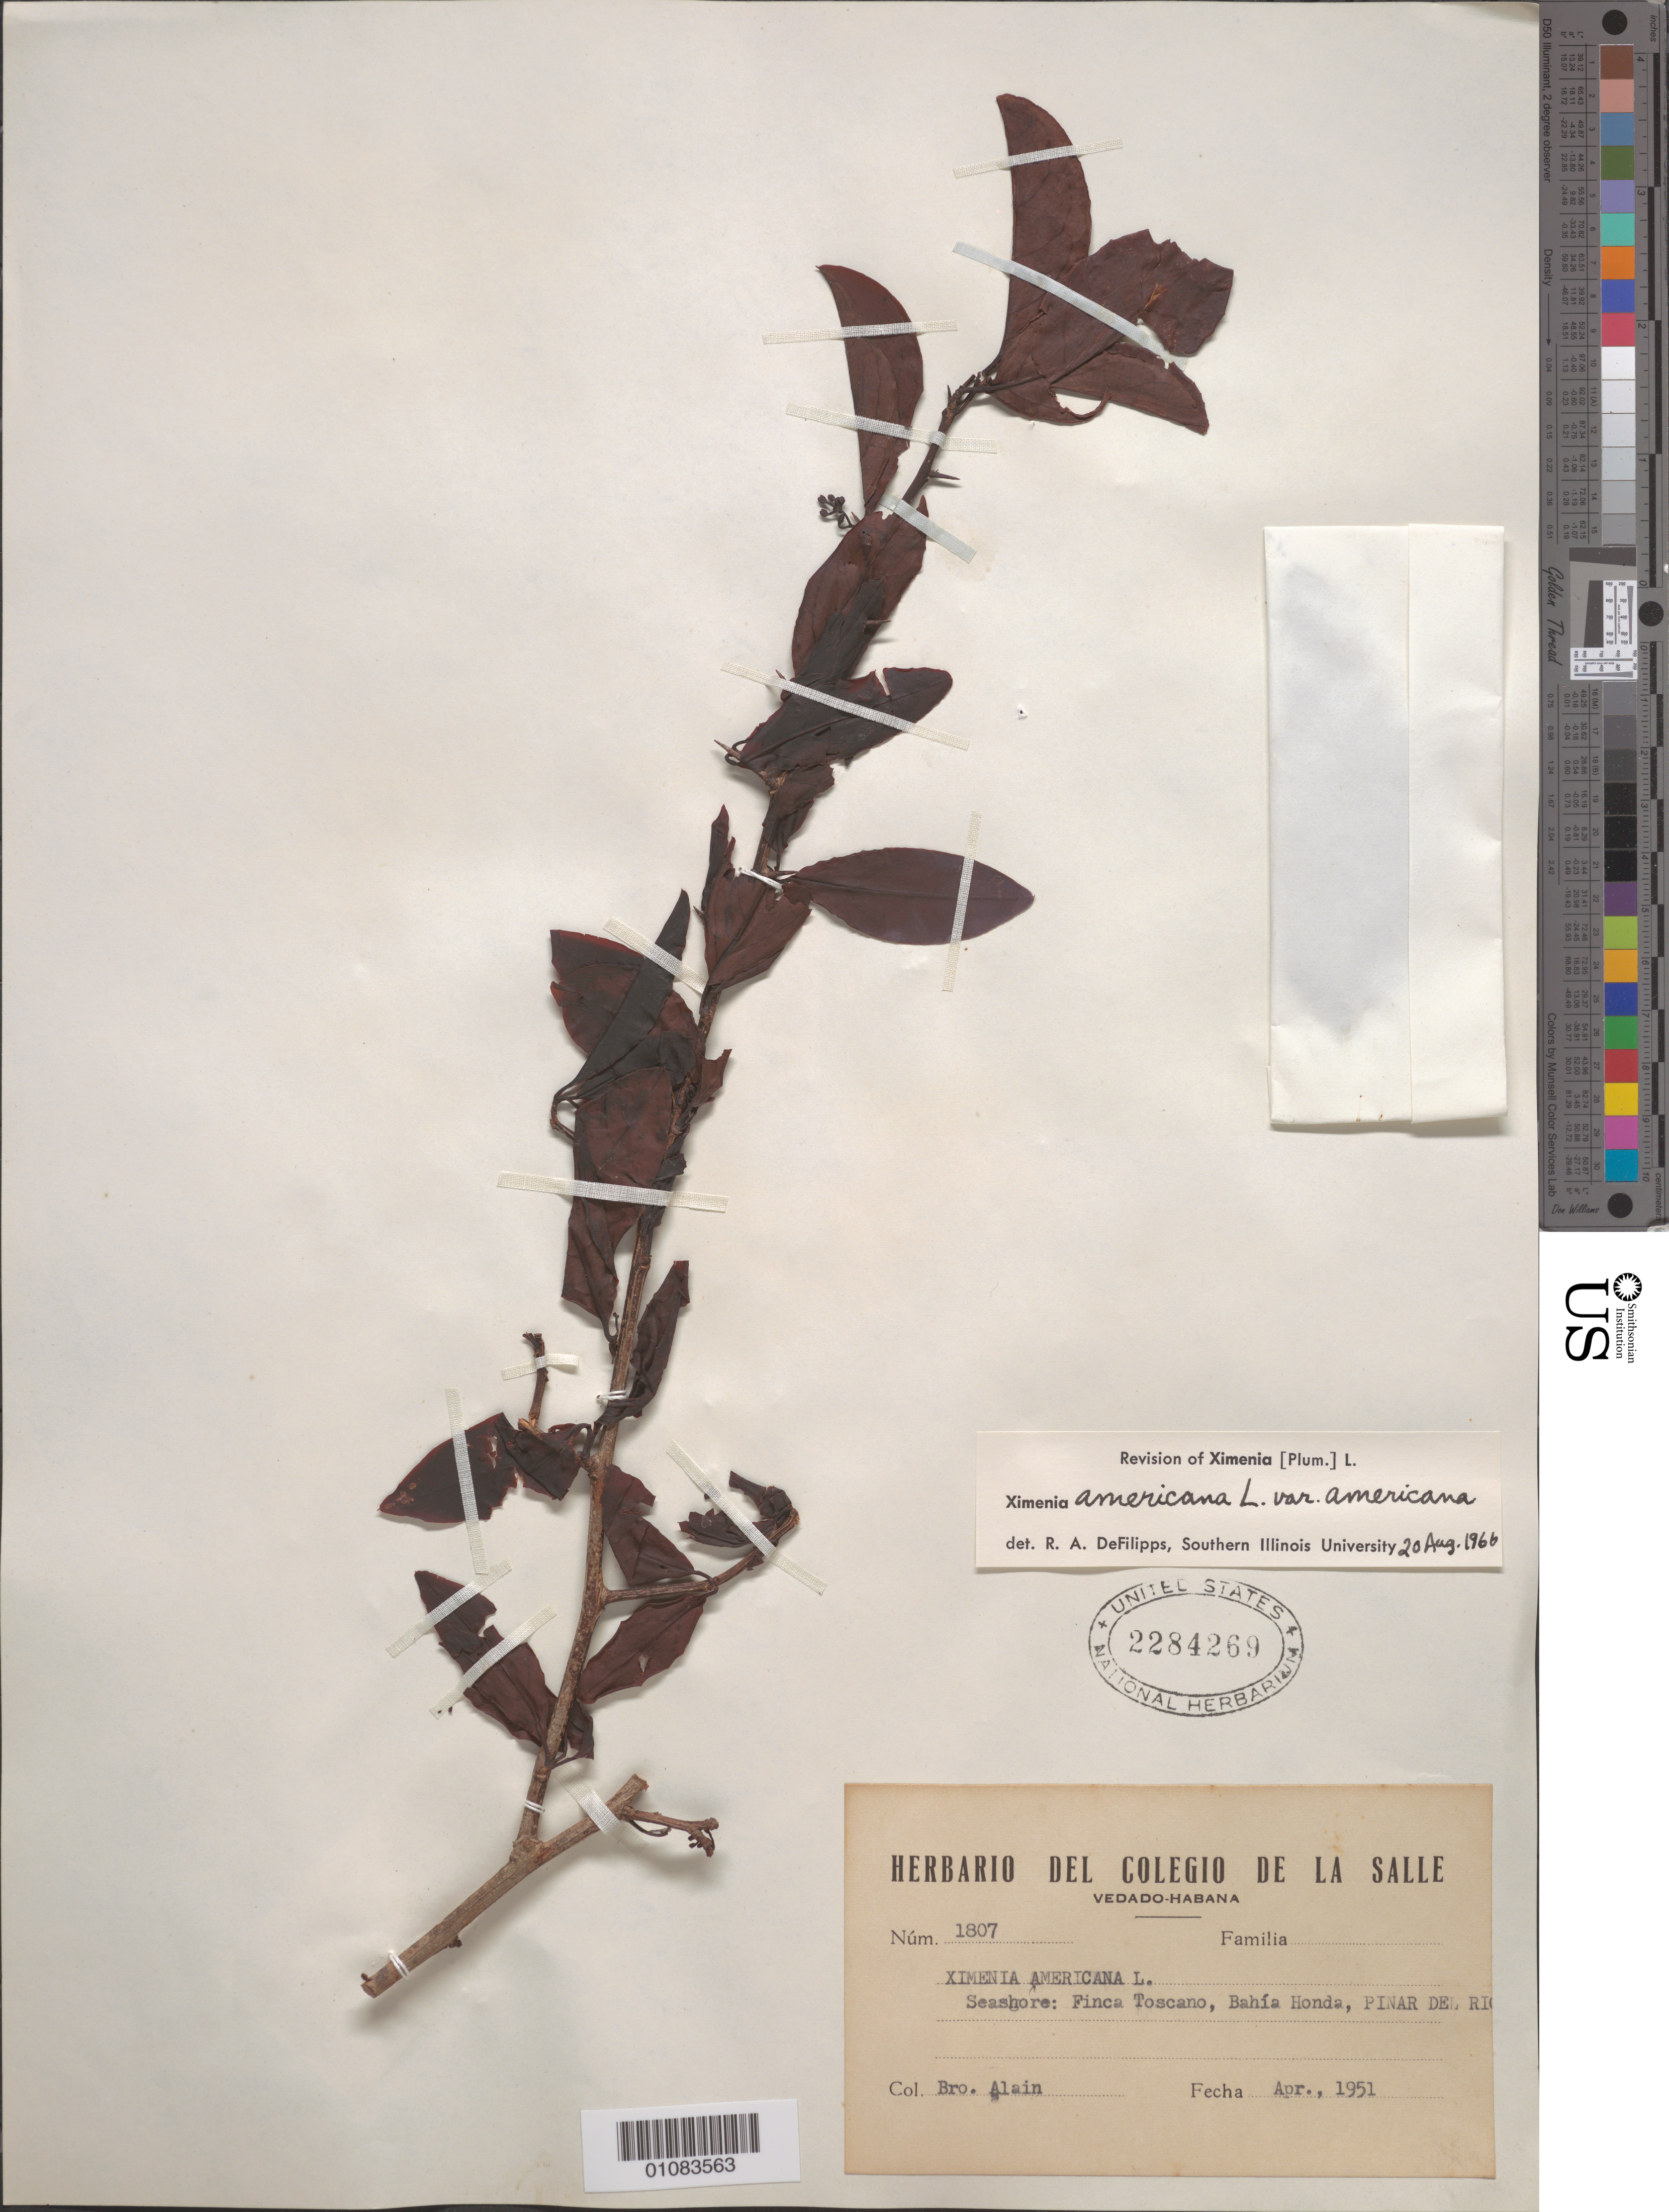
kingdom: Plantae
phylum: Tracheophyta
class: Magnoliopsida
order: Santalales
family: Ximeniaceae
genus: Ximenia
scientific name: Ximenia americana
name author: L.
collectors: A. H. Liogier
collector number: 1807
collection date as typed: Apr 1951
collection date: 1951-04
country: Cuba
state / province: Pinar del Rio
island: Cuba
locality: Bahia Honda, Finca Toscano Seashore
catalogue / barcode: US 2284269